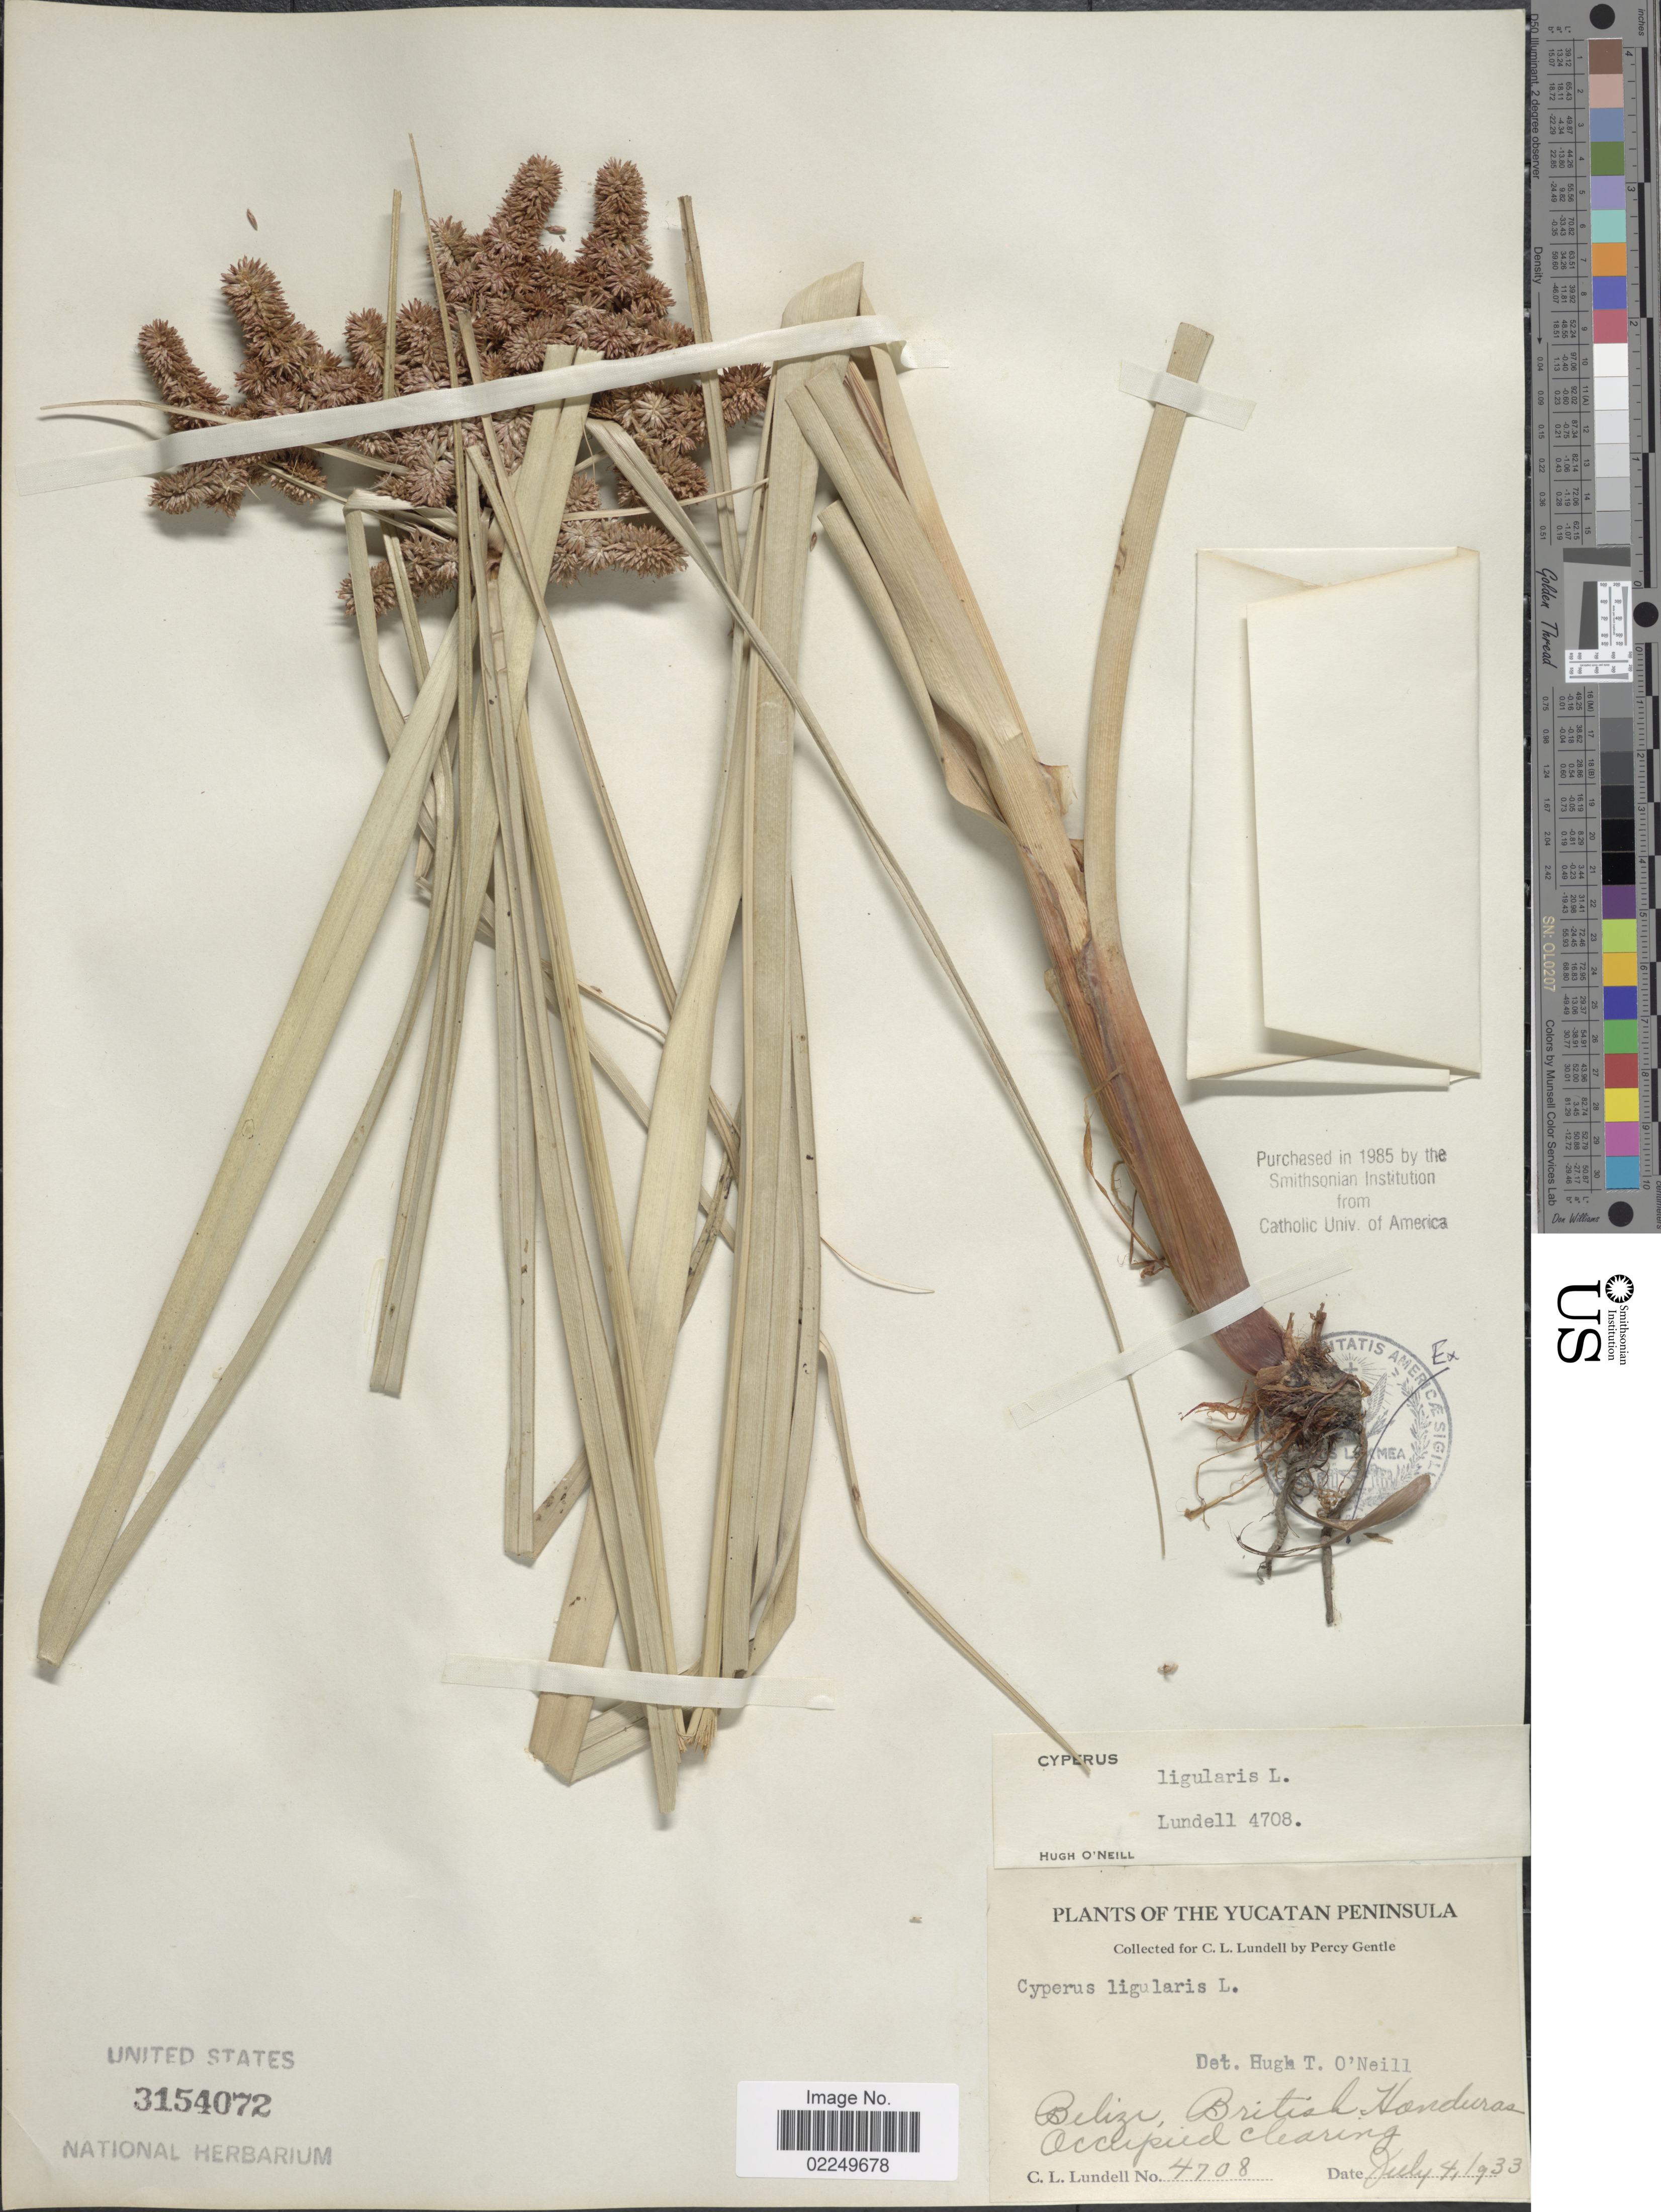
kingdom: Plantae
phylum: Tracheophyta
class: Liliopsida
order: Poales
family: Cyperaceae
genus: Cyperus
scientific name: Cyperus ligularis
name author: L.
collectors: C. L. Lundell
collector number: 4708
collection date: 1933-07-04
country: Belize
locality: The Yucatan Peninsula, Belize, British Honduras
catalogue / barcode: US 3154072